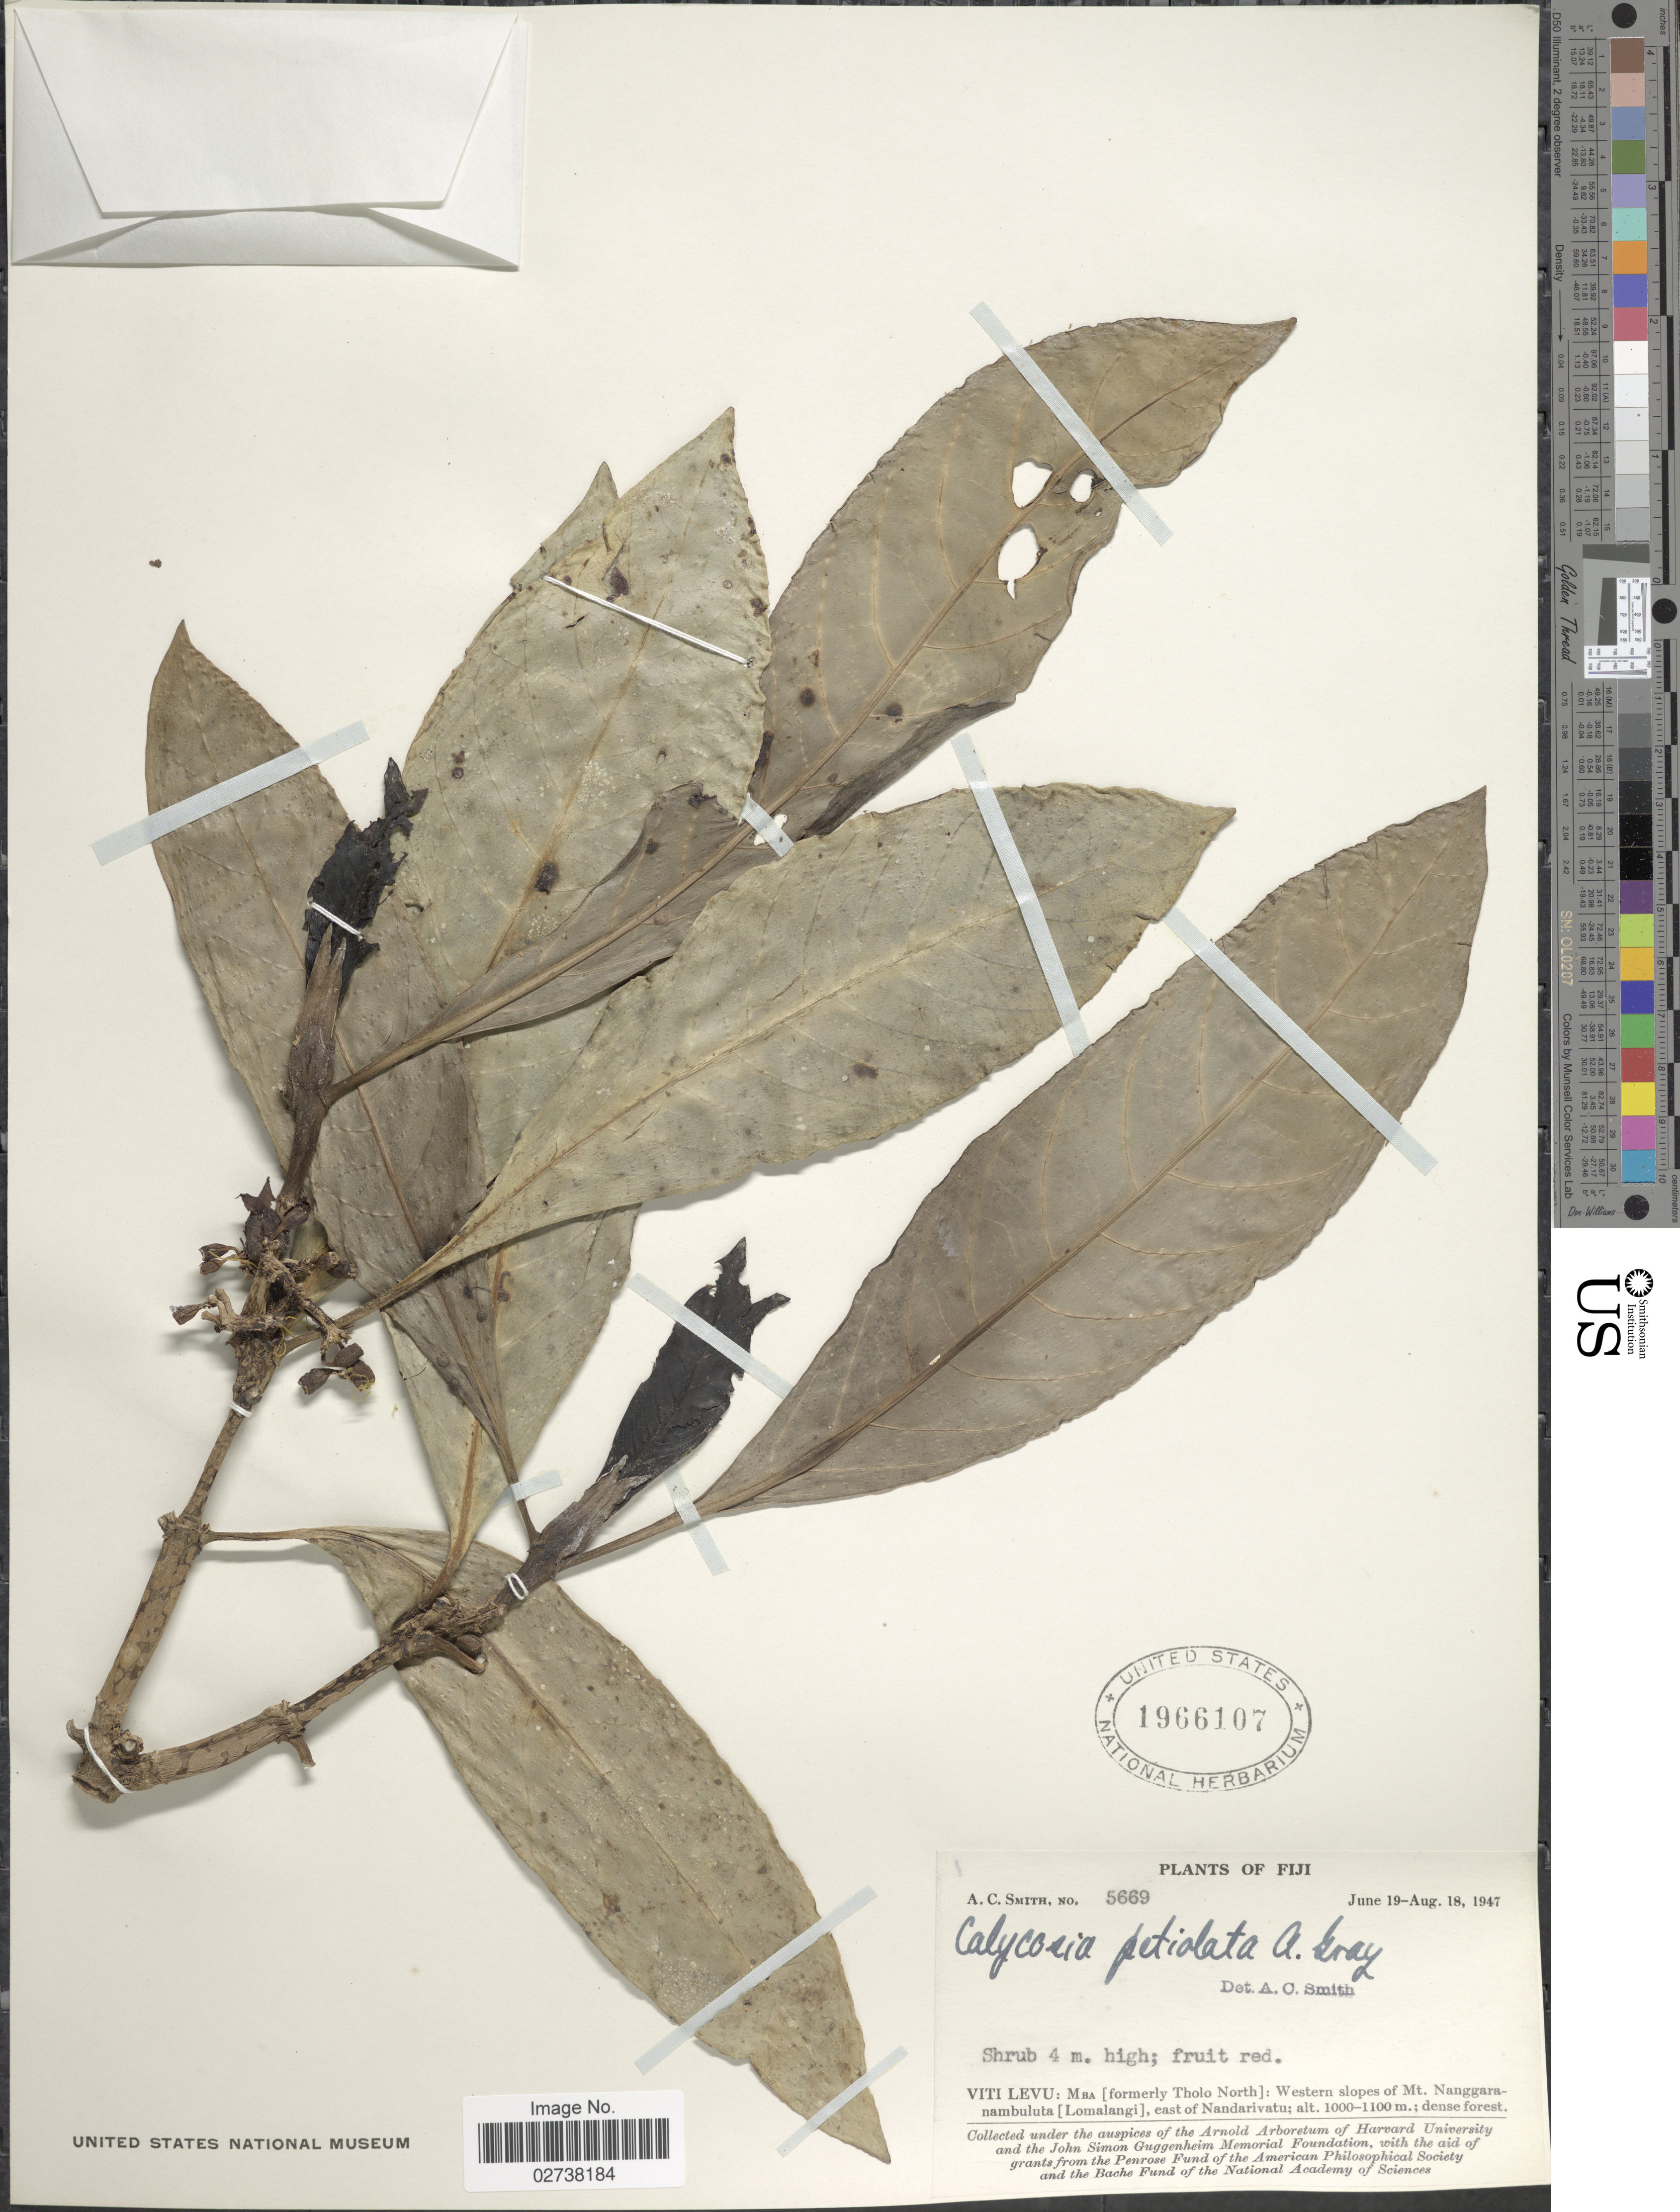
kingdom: Plantae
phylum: Tracheophyta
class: Magnoliopsida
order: Gentianales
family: Rubiaceae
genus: Calycosia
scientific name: Calycosia petiolata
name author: A. Gray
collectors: A. C. Smith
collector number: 5669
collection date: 1947-06-19/1947-08-18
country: Fiji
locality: Viti Levu: MBA (formerly Tholo North): Western slopes of Mt. Nanggaranambuluta (Lomalangi), east of Nandarivatu; dense forest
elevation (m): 1000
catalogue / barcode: US 1966107